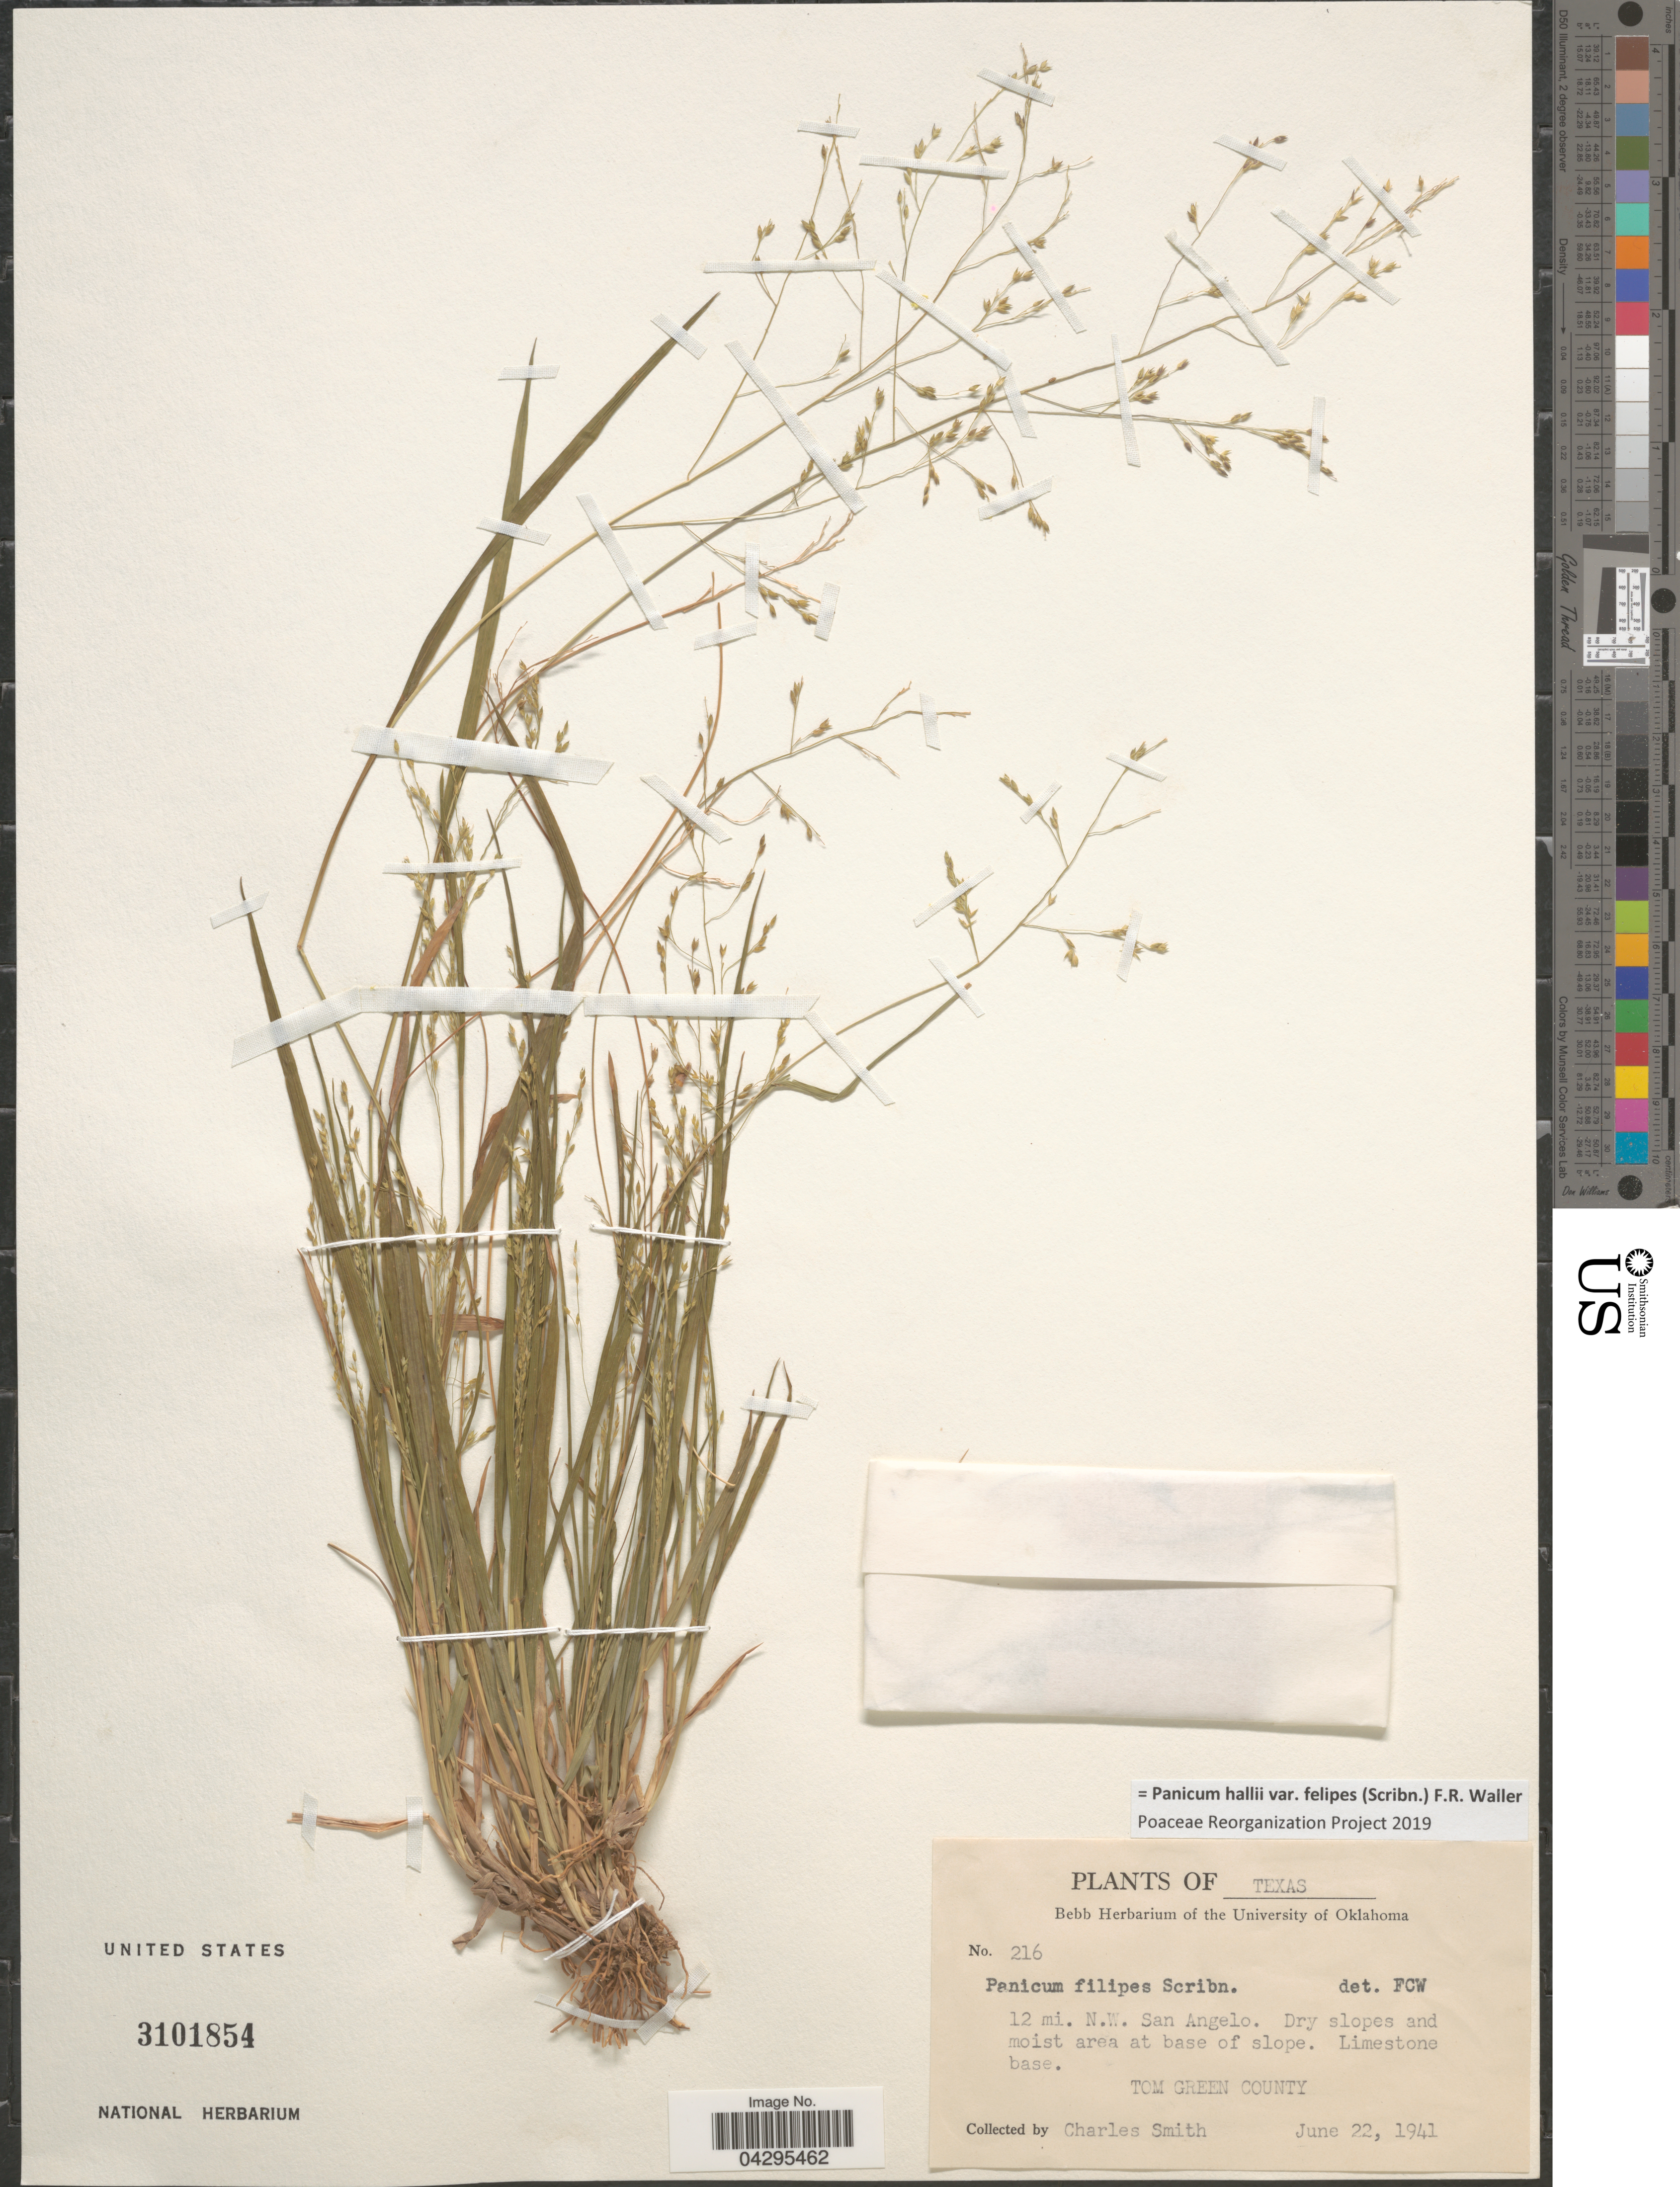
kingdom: Plantae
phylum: Tracheophyta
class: Liliopsida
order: Poales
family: Poaceae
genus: Panicum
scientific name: Panicum hallii var. felipes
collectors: C. L. Smith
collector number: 216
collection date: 1941-06-22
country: United States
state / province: Texas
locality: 12 mi. N.W. San Angelo. Dry slopes and moist area at base of slope. Tom Green County.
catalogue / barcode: US 3101854